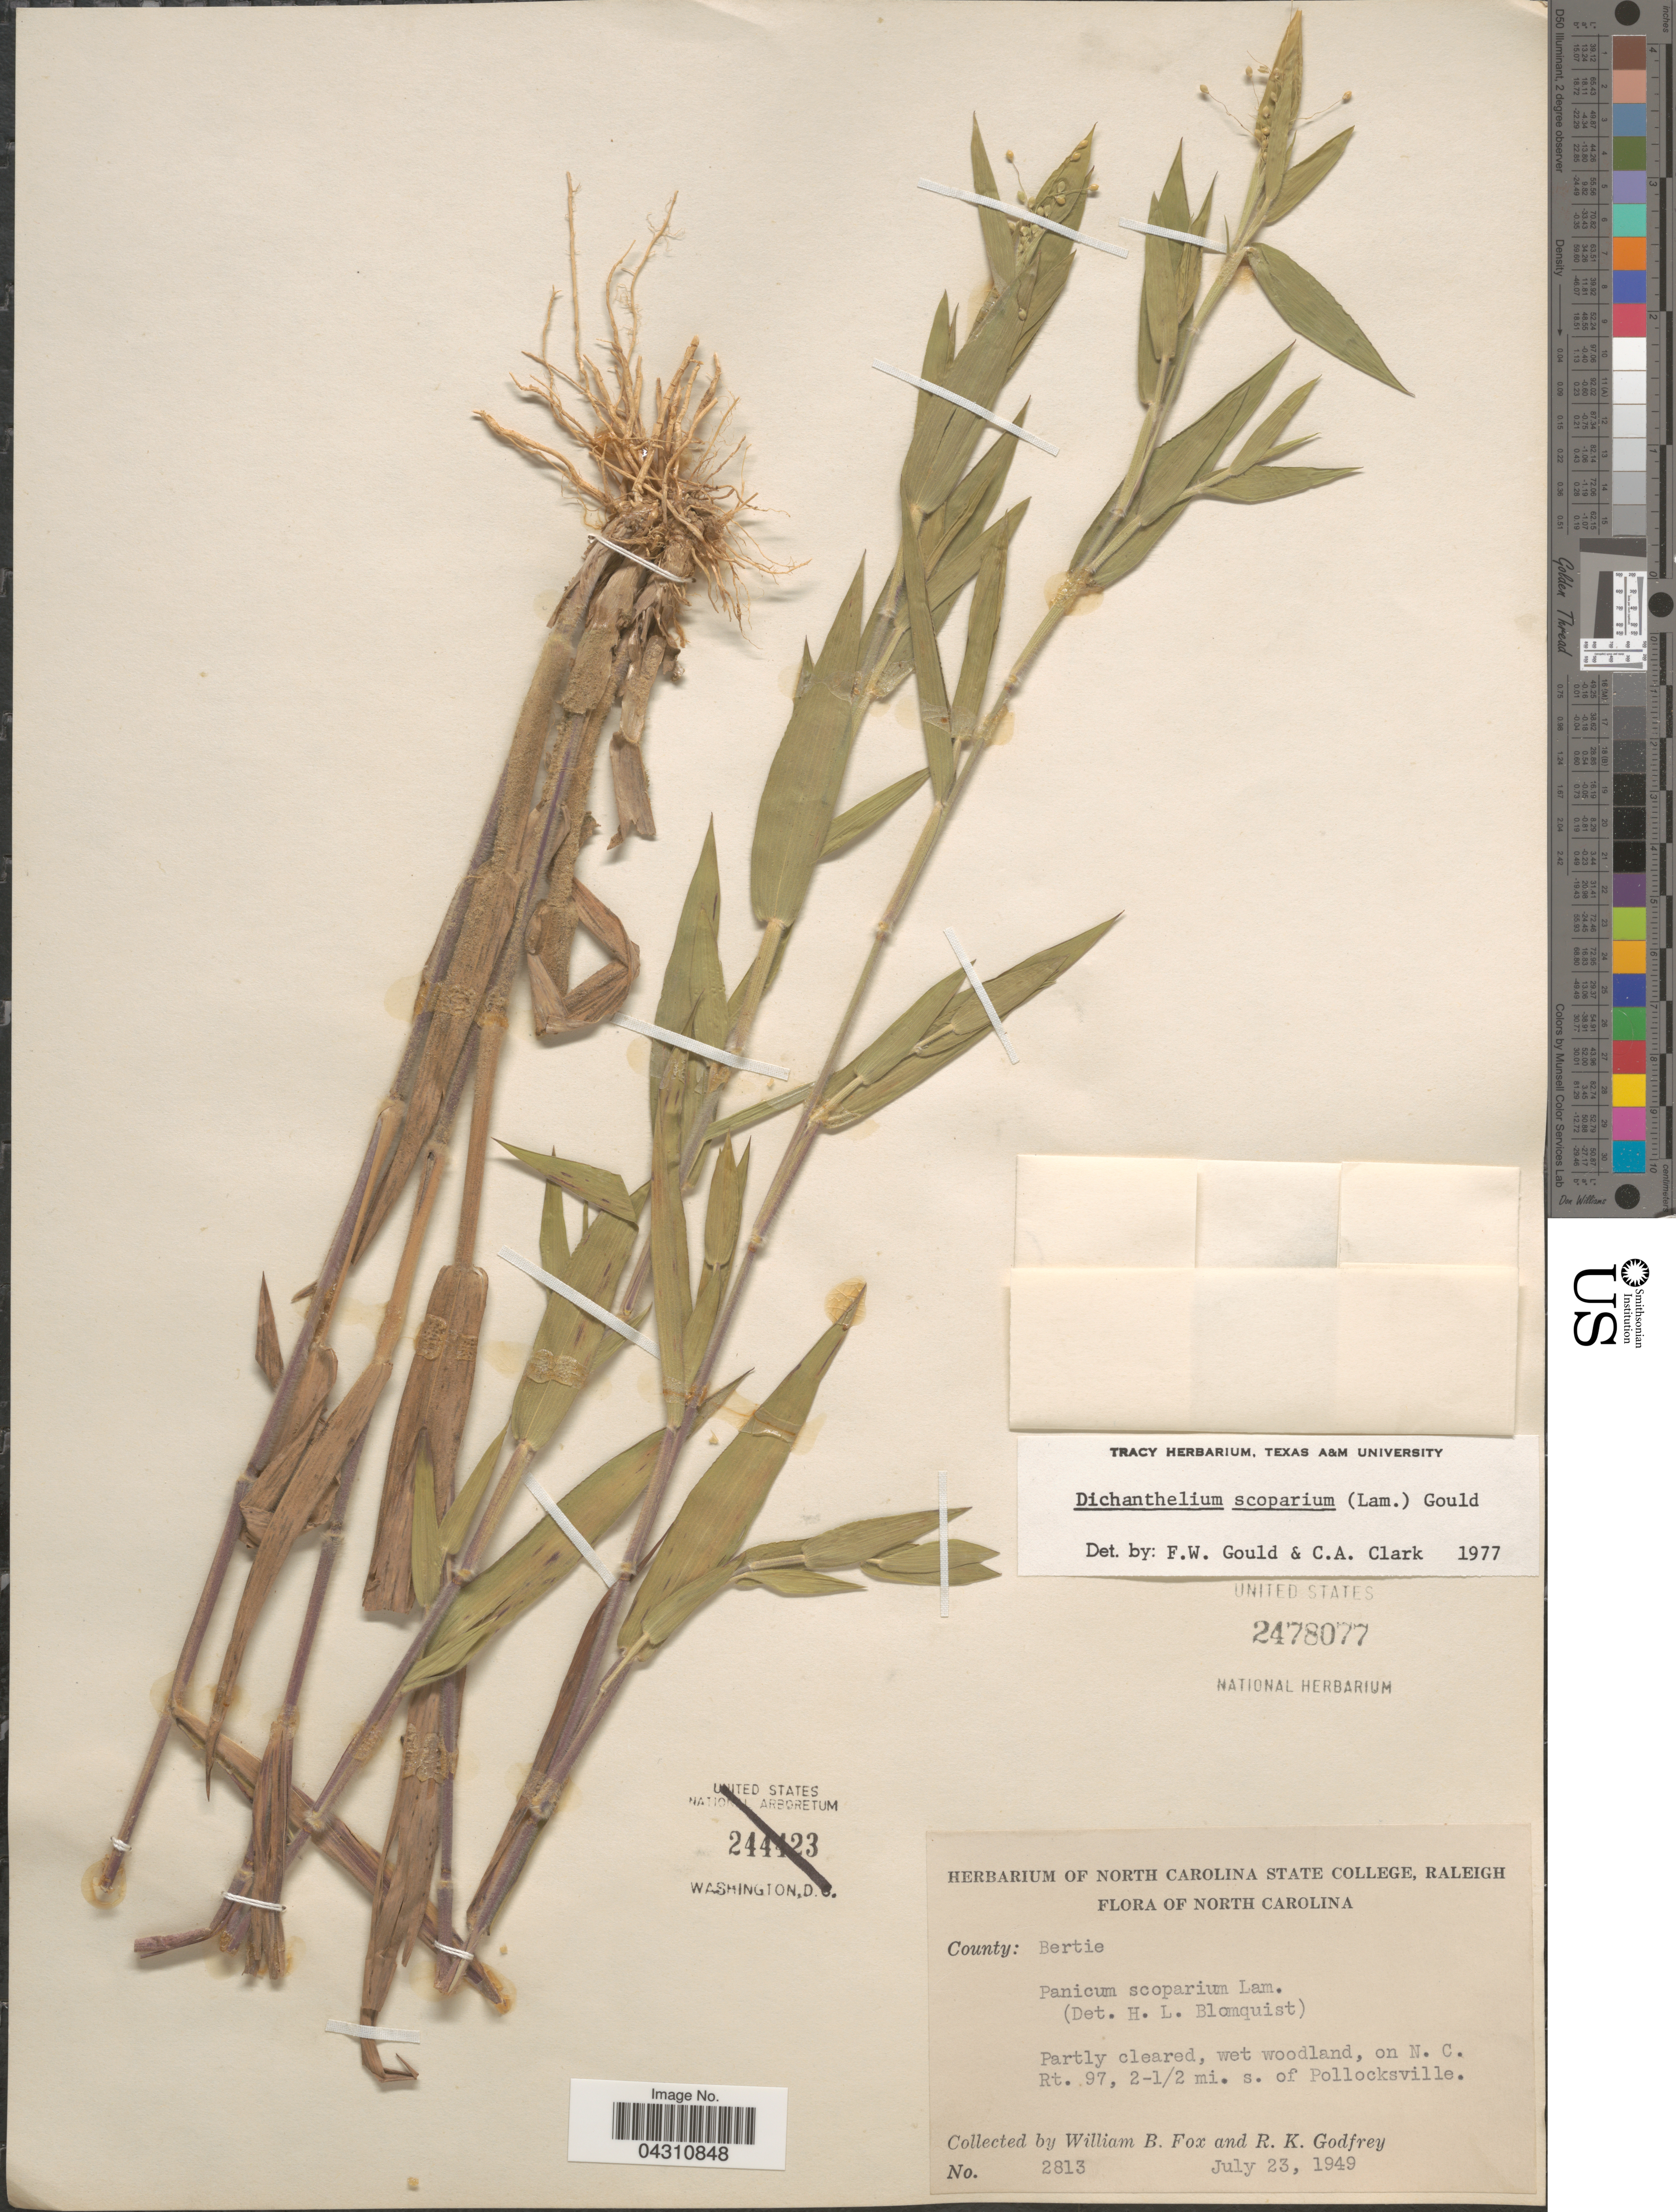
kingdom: Plantae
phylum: Tracheophyta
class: Liliopsida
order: Poales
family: Poaceae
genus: Dichanthelium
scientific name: Dichanthelium scoparium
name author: (Lam.) Gould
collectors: W. B. Fox & R. K. Godfrey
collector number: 2813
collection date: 1949-07-23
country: United States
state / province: North Carolina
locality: County: Bertie. Rt. 97, 2-½ mi. s. of Pollocksville.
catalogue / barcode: US 2478077